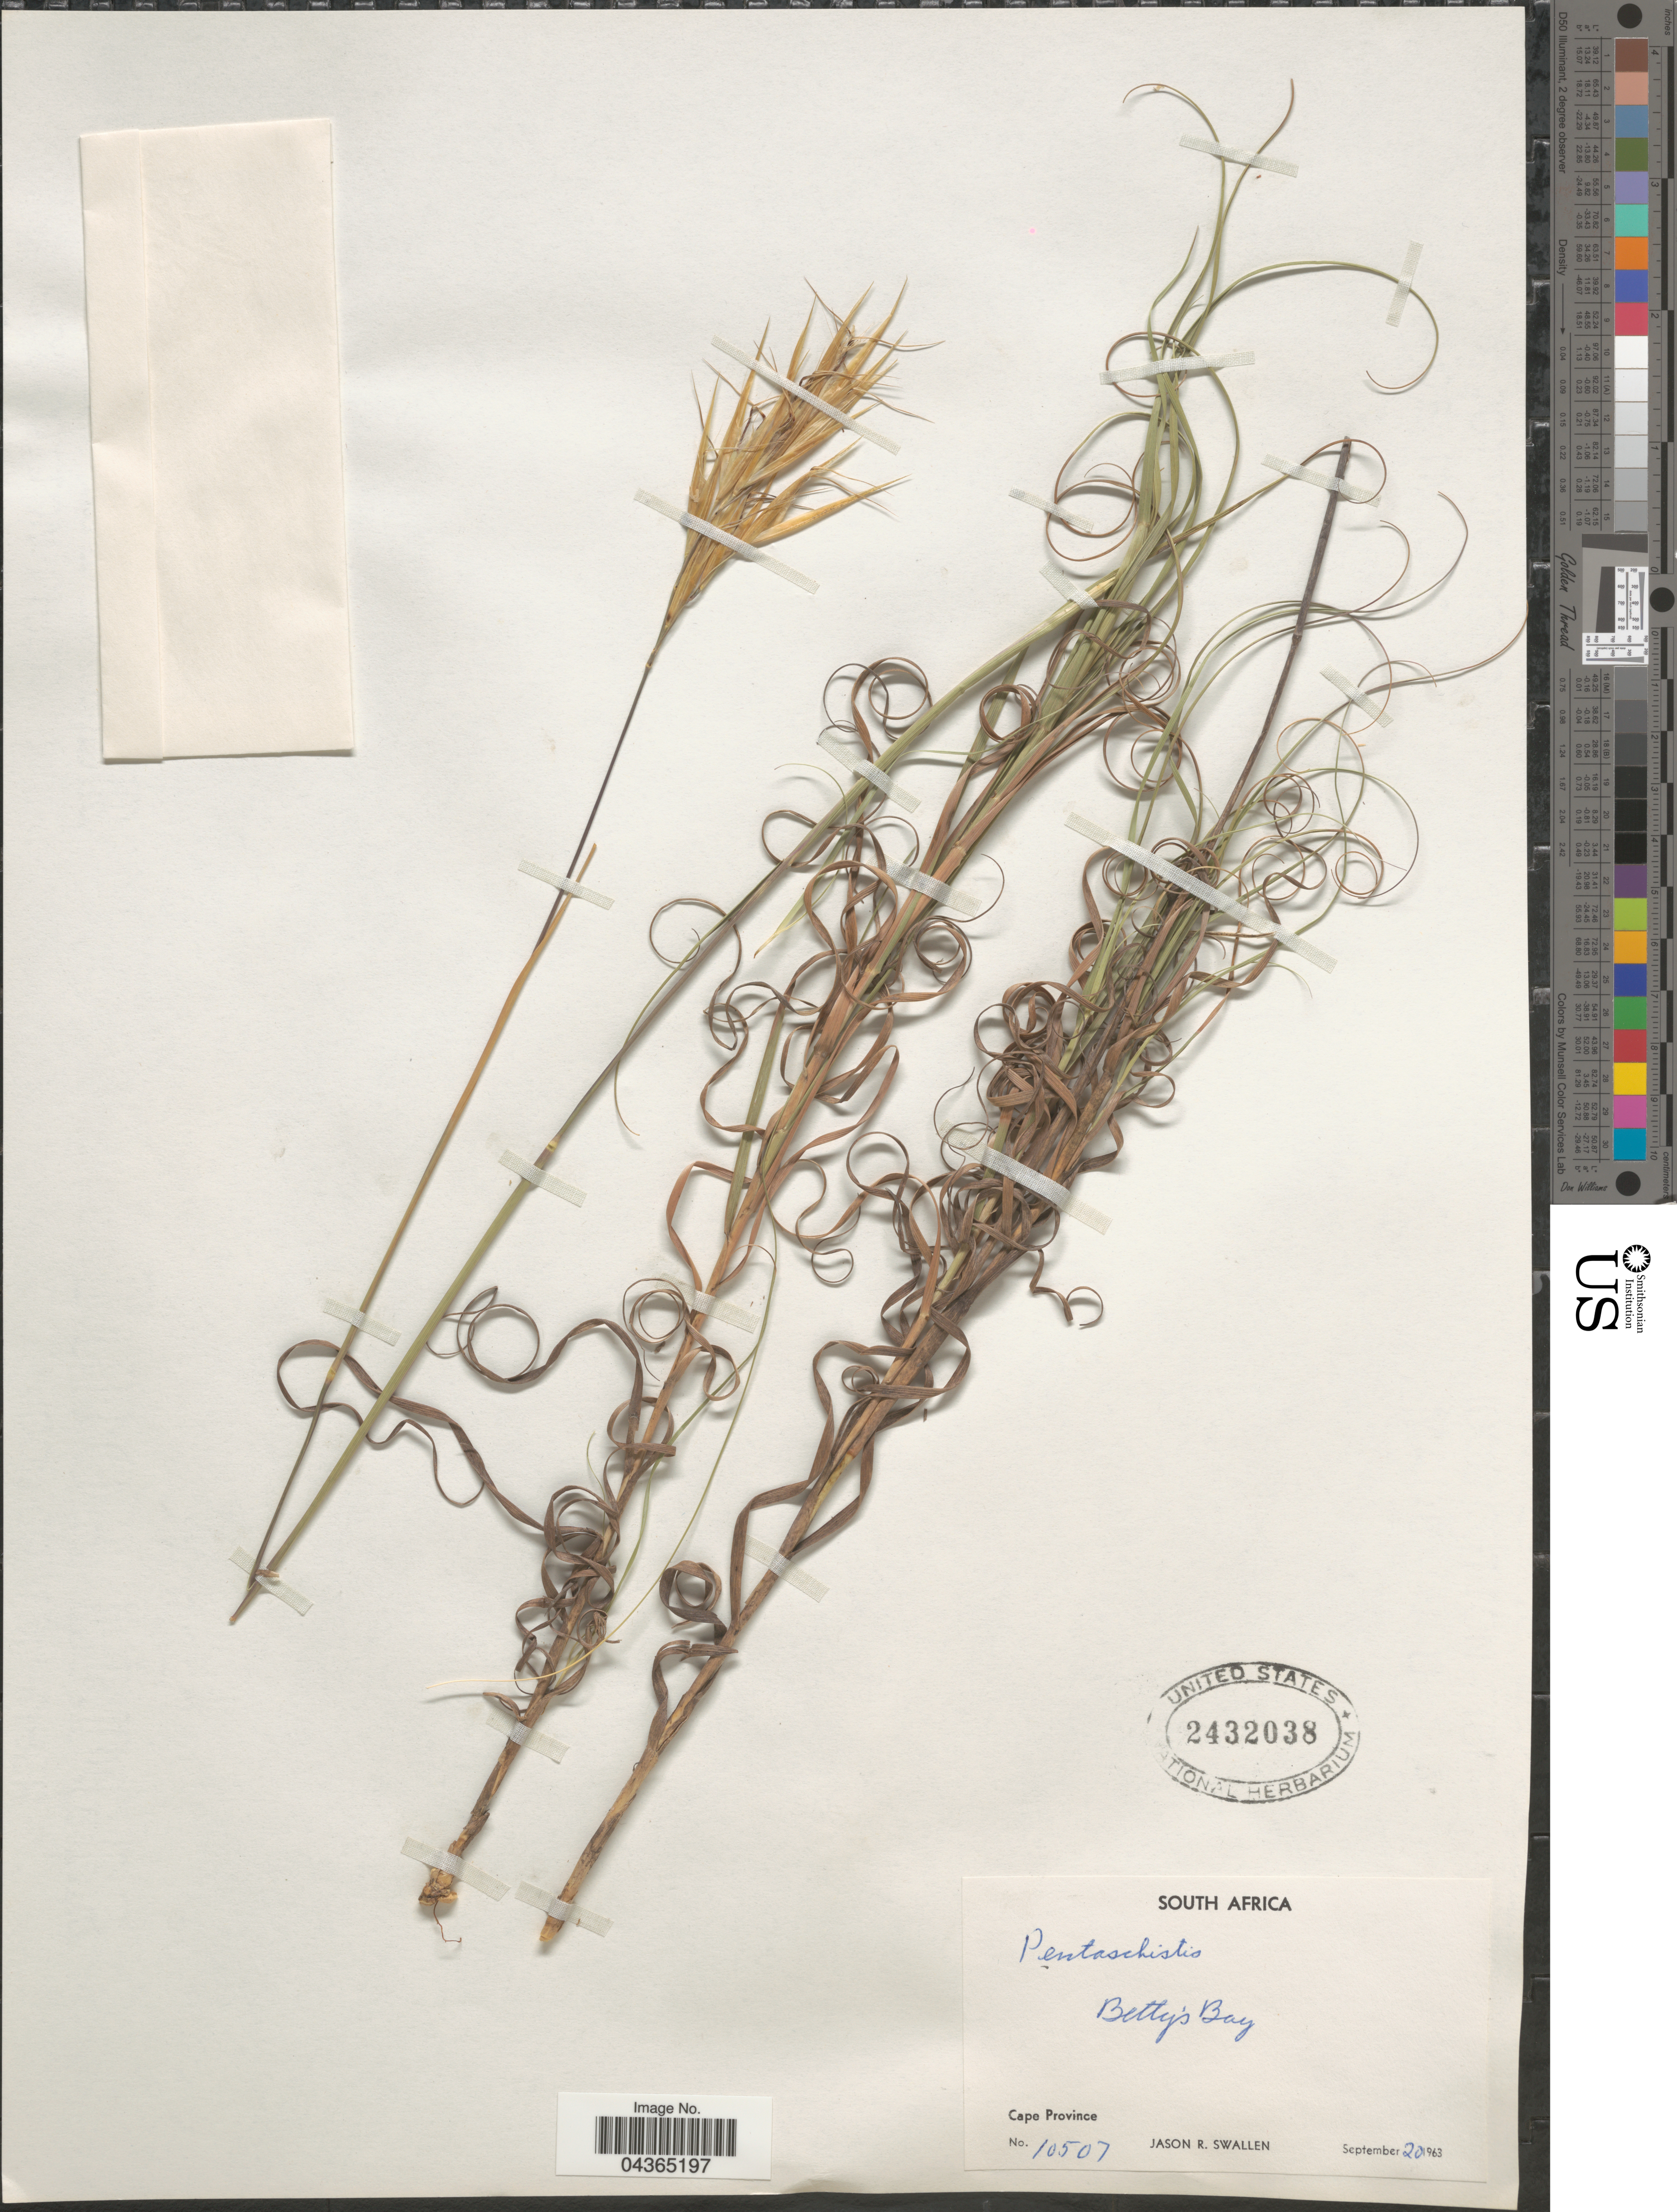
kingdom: Plantae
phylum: Tracheophyta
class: Liliopsida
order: Poales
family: Poaceae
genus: Pentameris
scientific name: Pentameris sp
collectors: J. R. Swallen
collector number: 10507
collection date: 1963-09-20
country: South Africa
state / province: Western Cape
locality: Betty's Bay.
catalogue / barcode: US 2432038